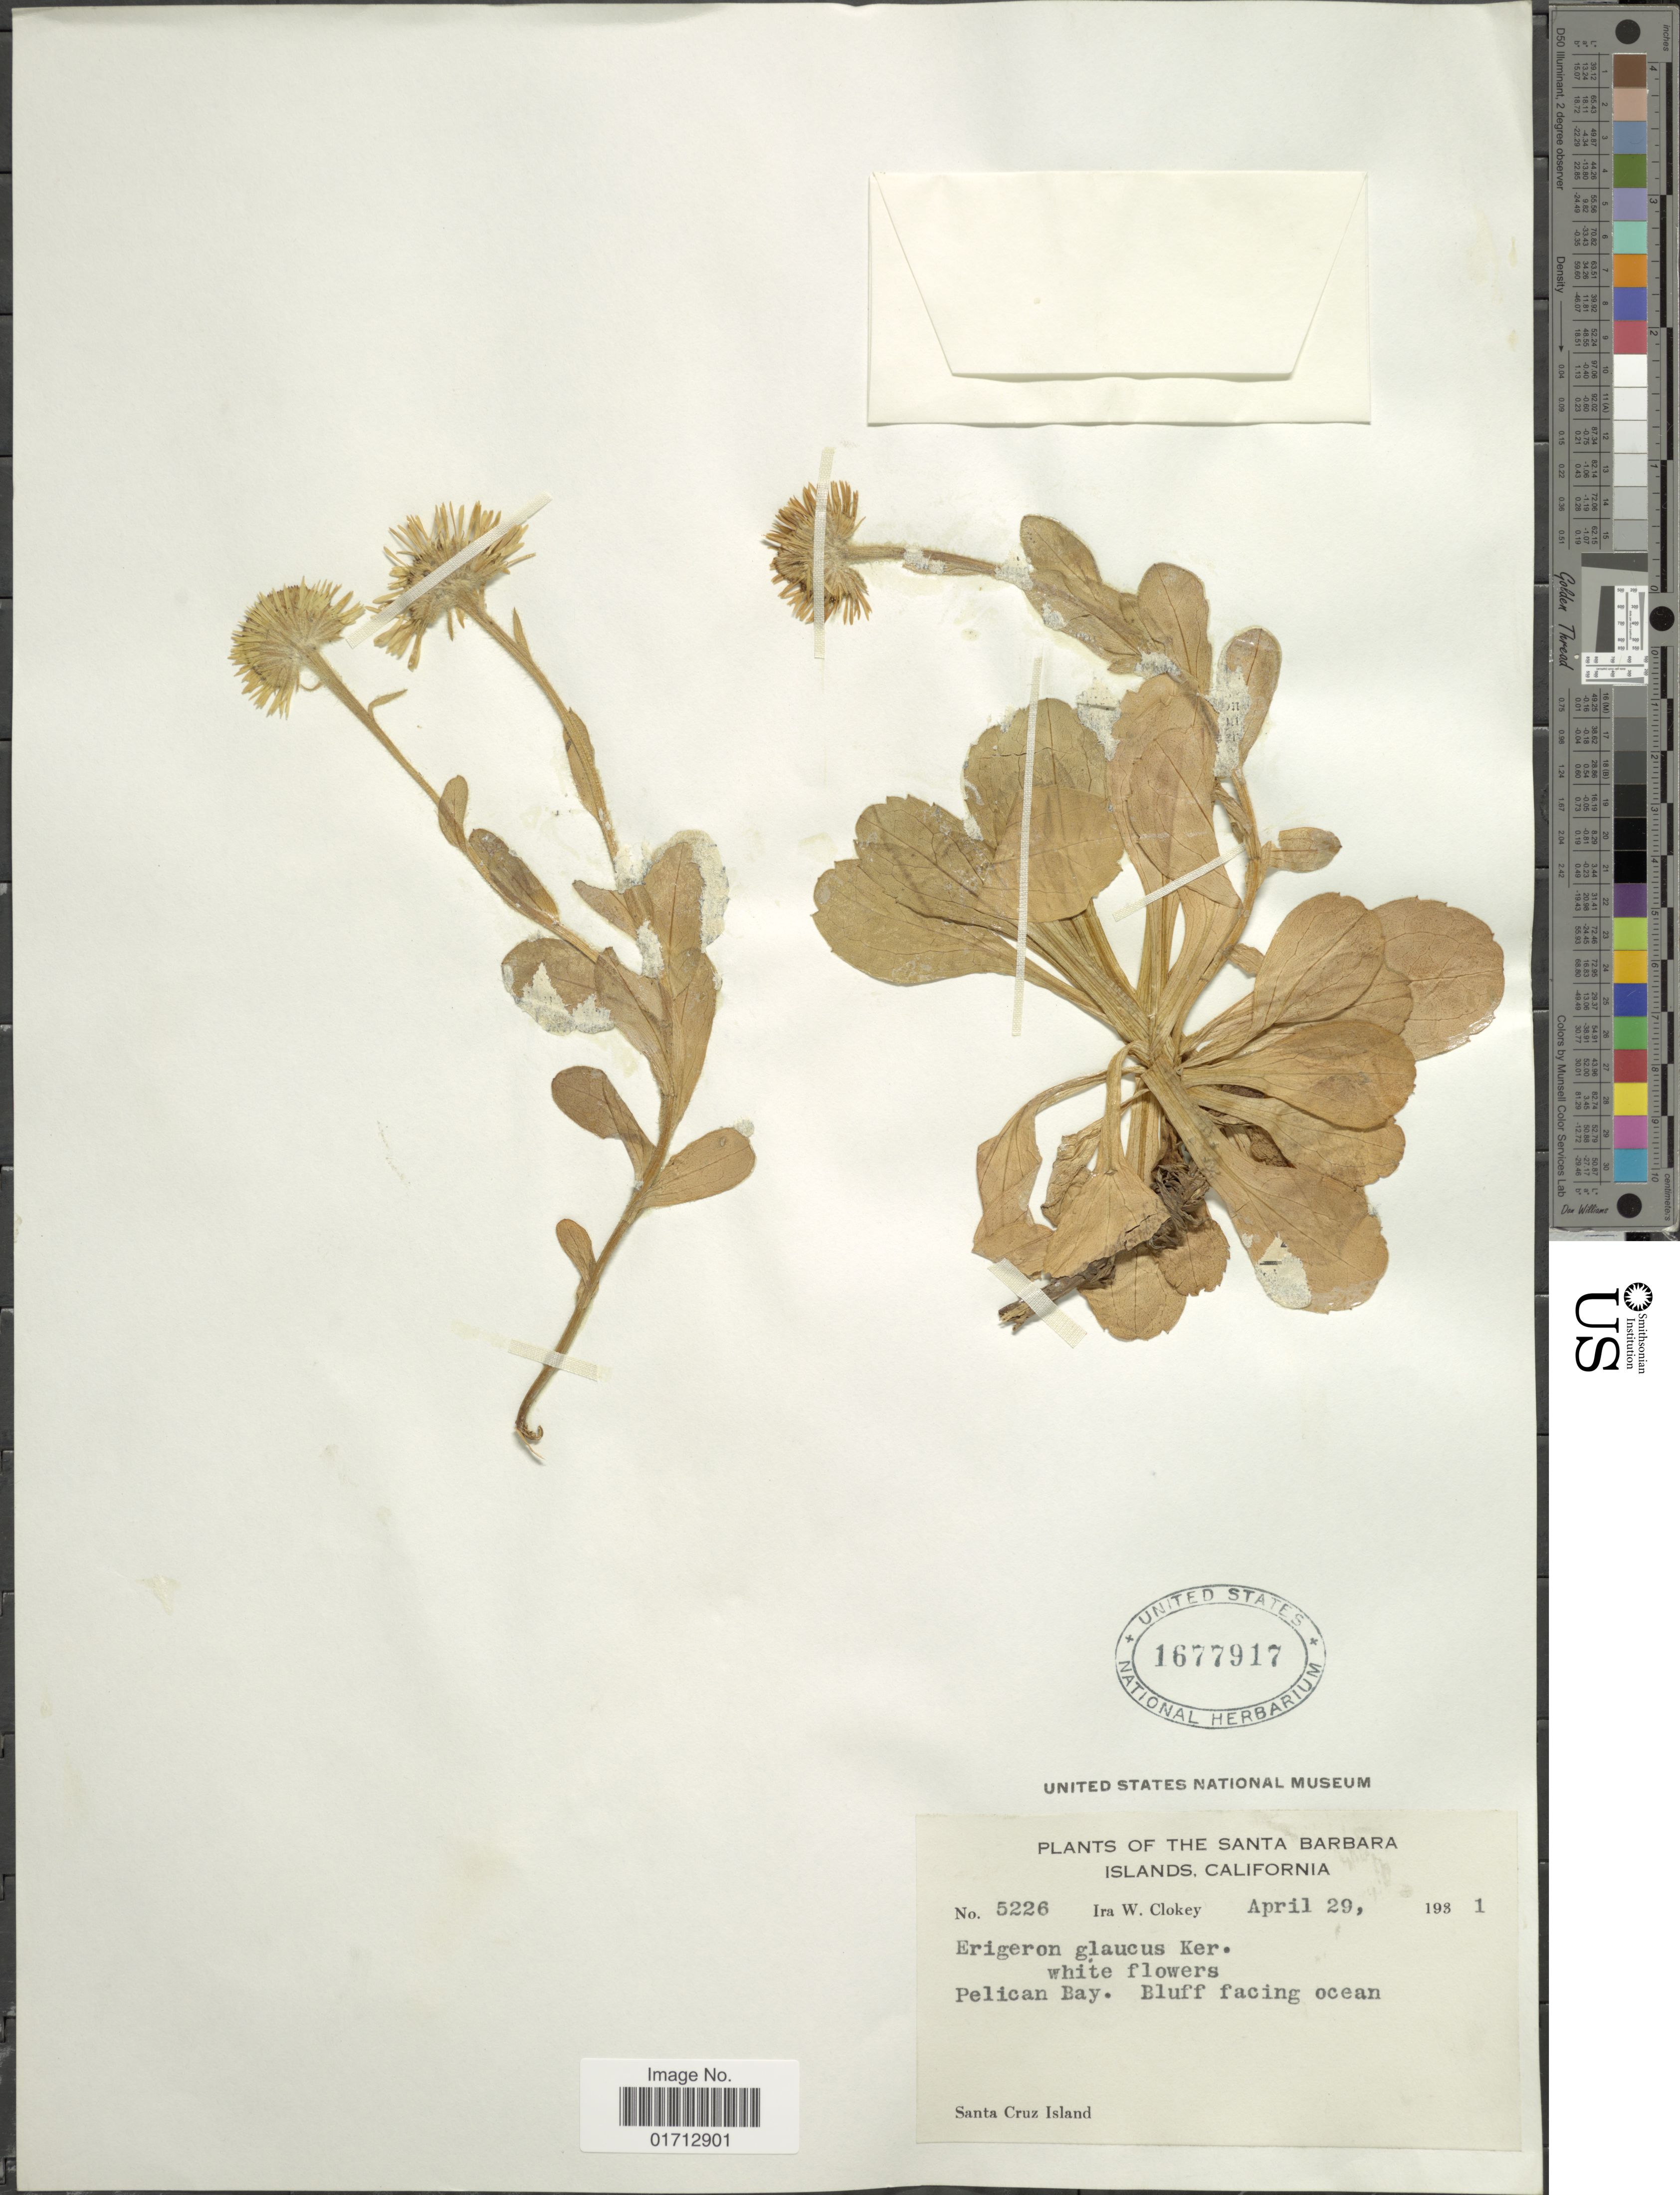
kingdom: Plantae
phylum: Tracheophyta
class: Magnoliopsida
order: Asterales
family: Asteraceae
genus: Erigeron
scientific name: Erigeron glaucus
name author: Ker Gawl.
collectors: I. W. Clokey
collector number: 5226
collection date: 1931-04-29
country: United States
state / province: California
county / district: Santa Barbara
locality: The Santa Barbara Islands, Pelican Bay, Santa Cruz Island.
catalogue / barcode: US 1677917